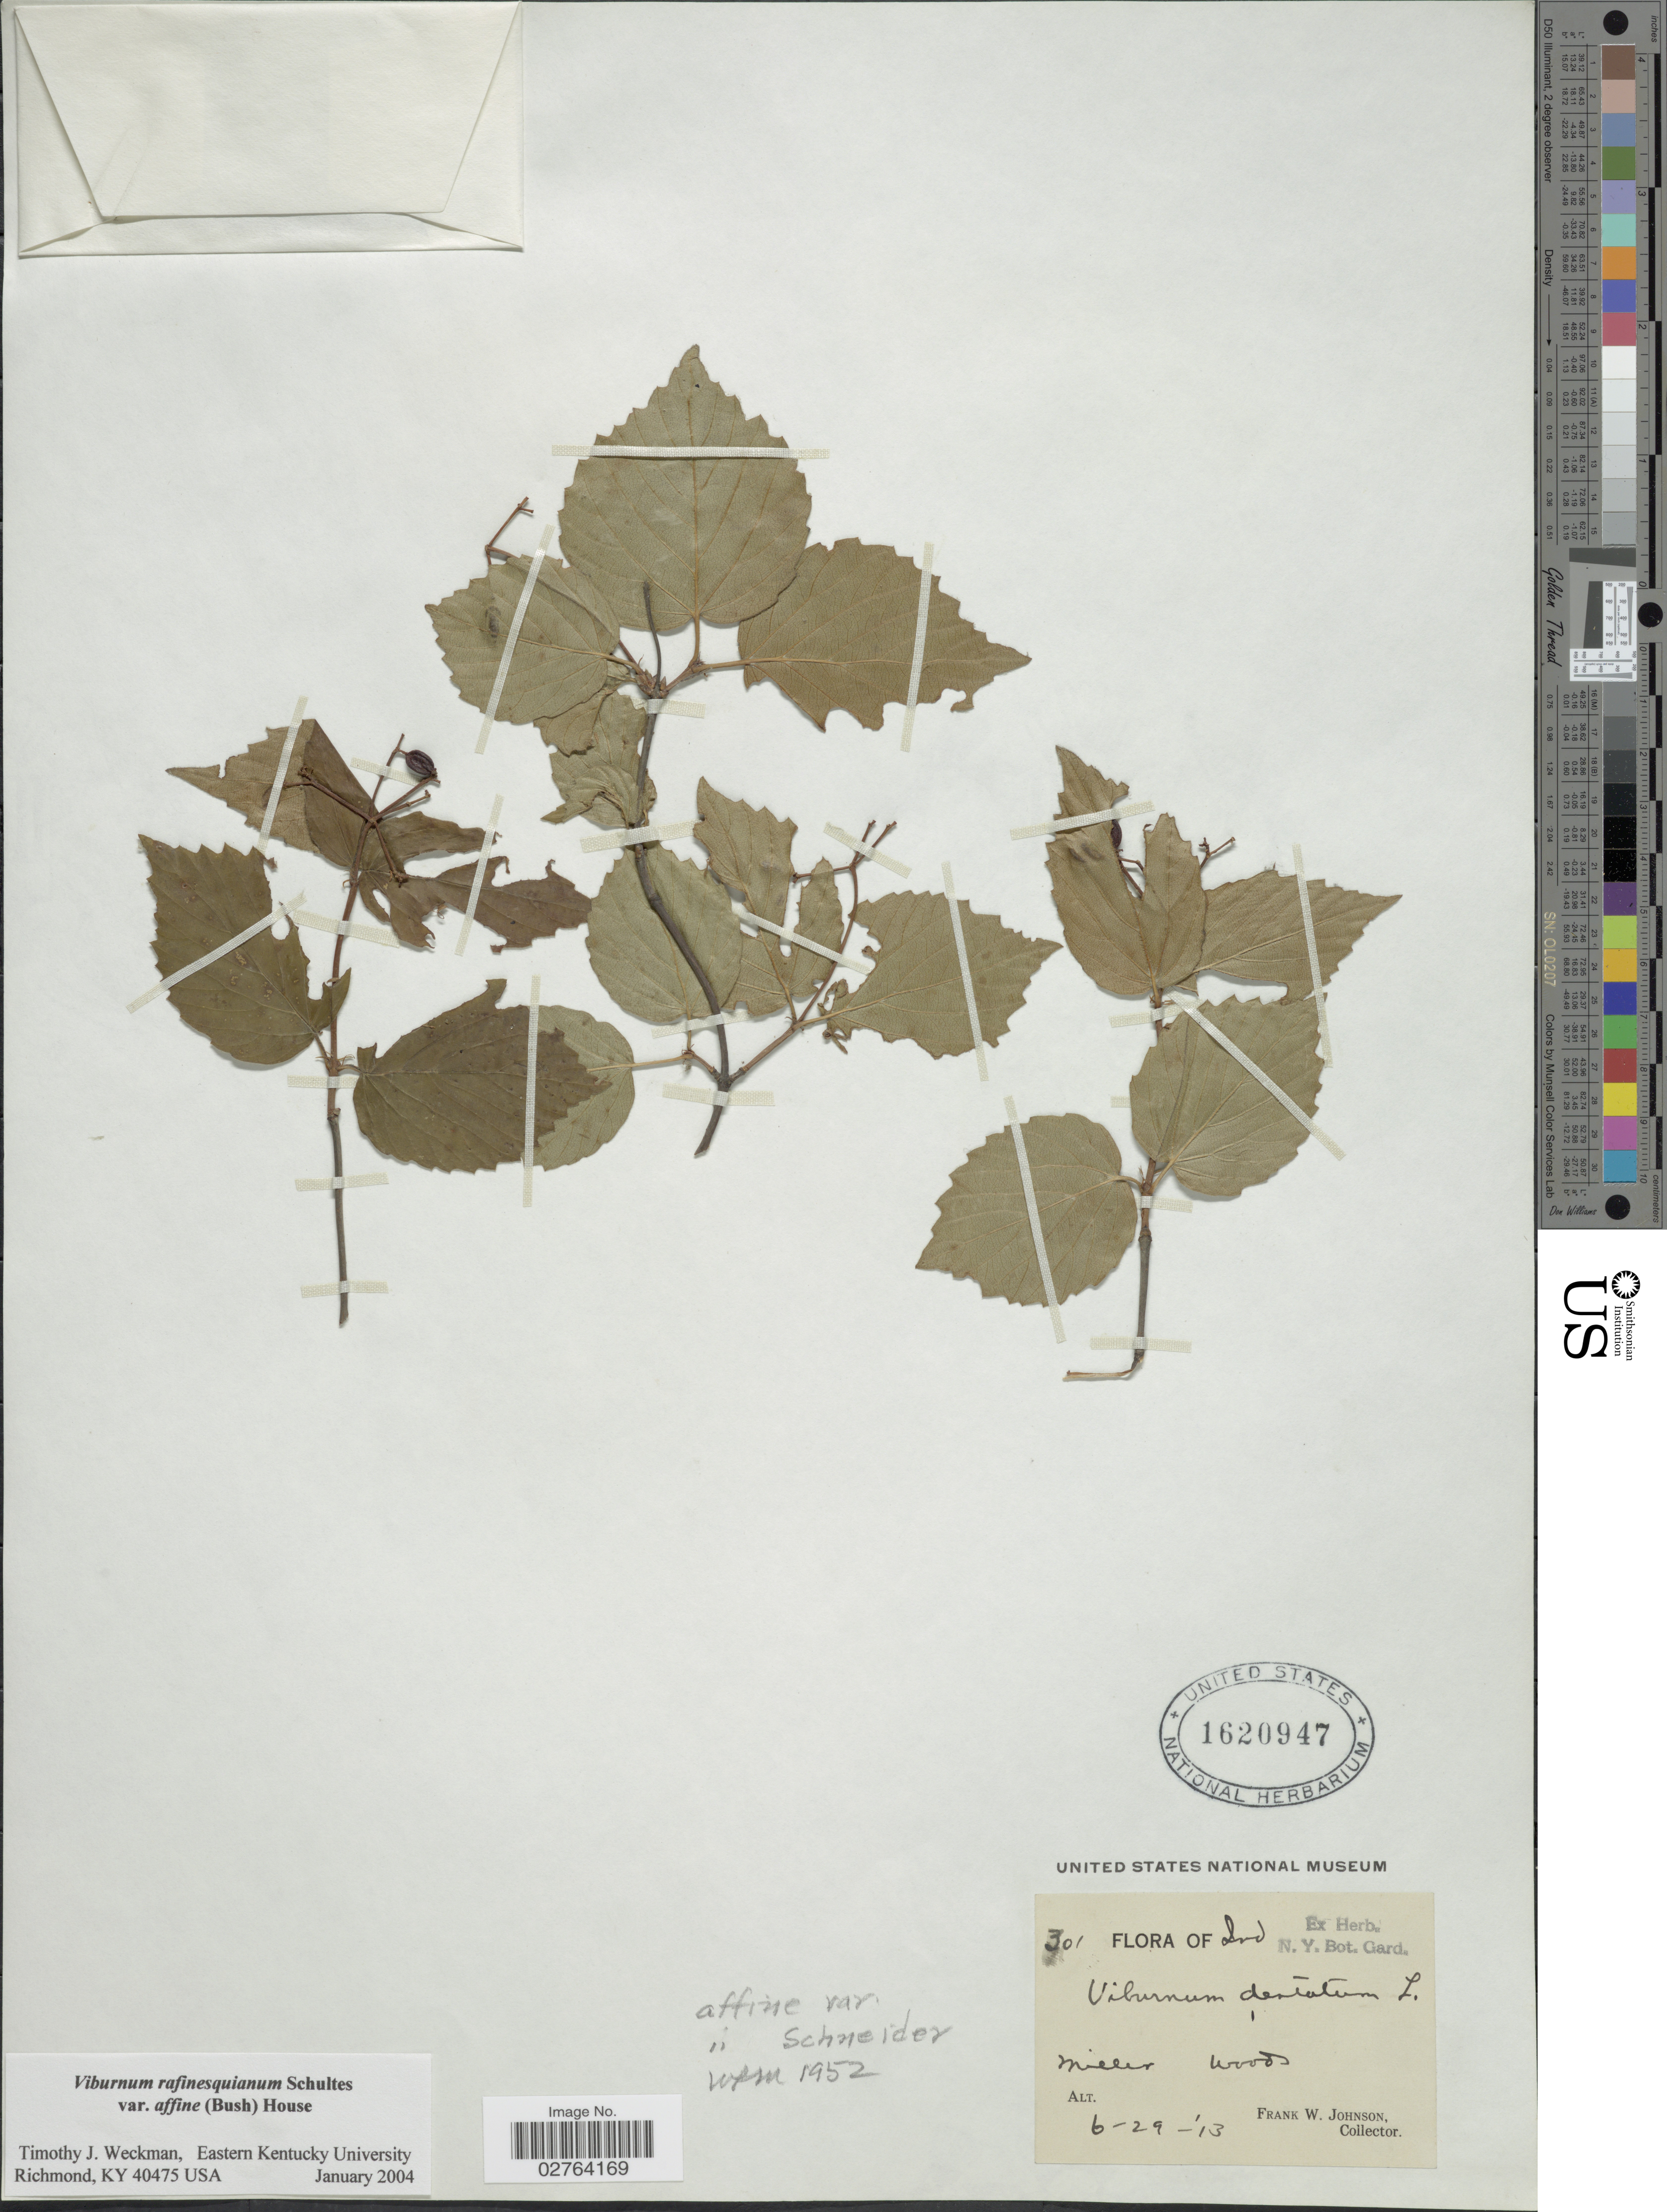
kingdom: Plantae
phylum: Tracheophyta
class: Magnoliopsida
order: Dipsacales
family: Viburnaceae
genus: Viburnum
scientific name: Viburnum rafinesqueanum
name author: Schult.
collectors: F. W. Johnson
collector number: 301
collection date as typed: Transcribed d/m/y: 29/6/13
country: United States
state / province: Indiana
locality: Miller Woods.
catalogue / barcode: US 1620947